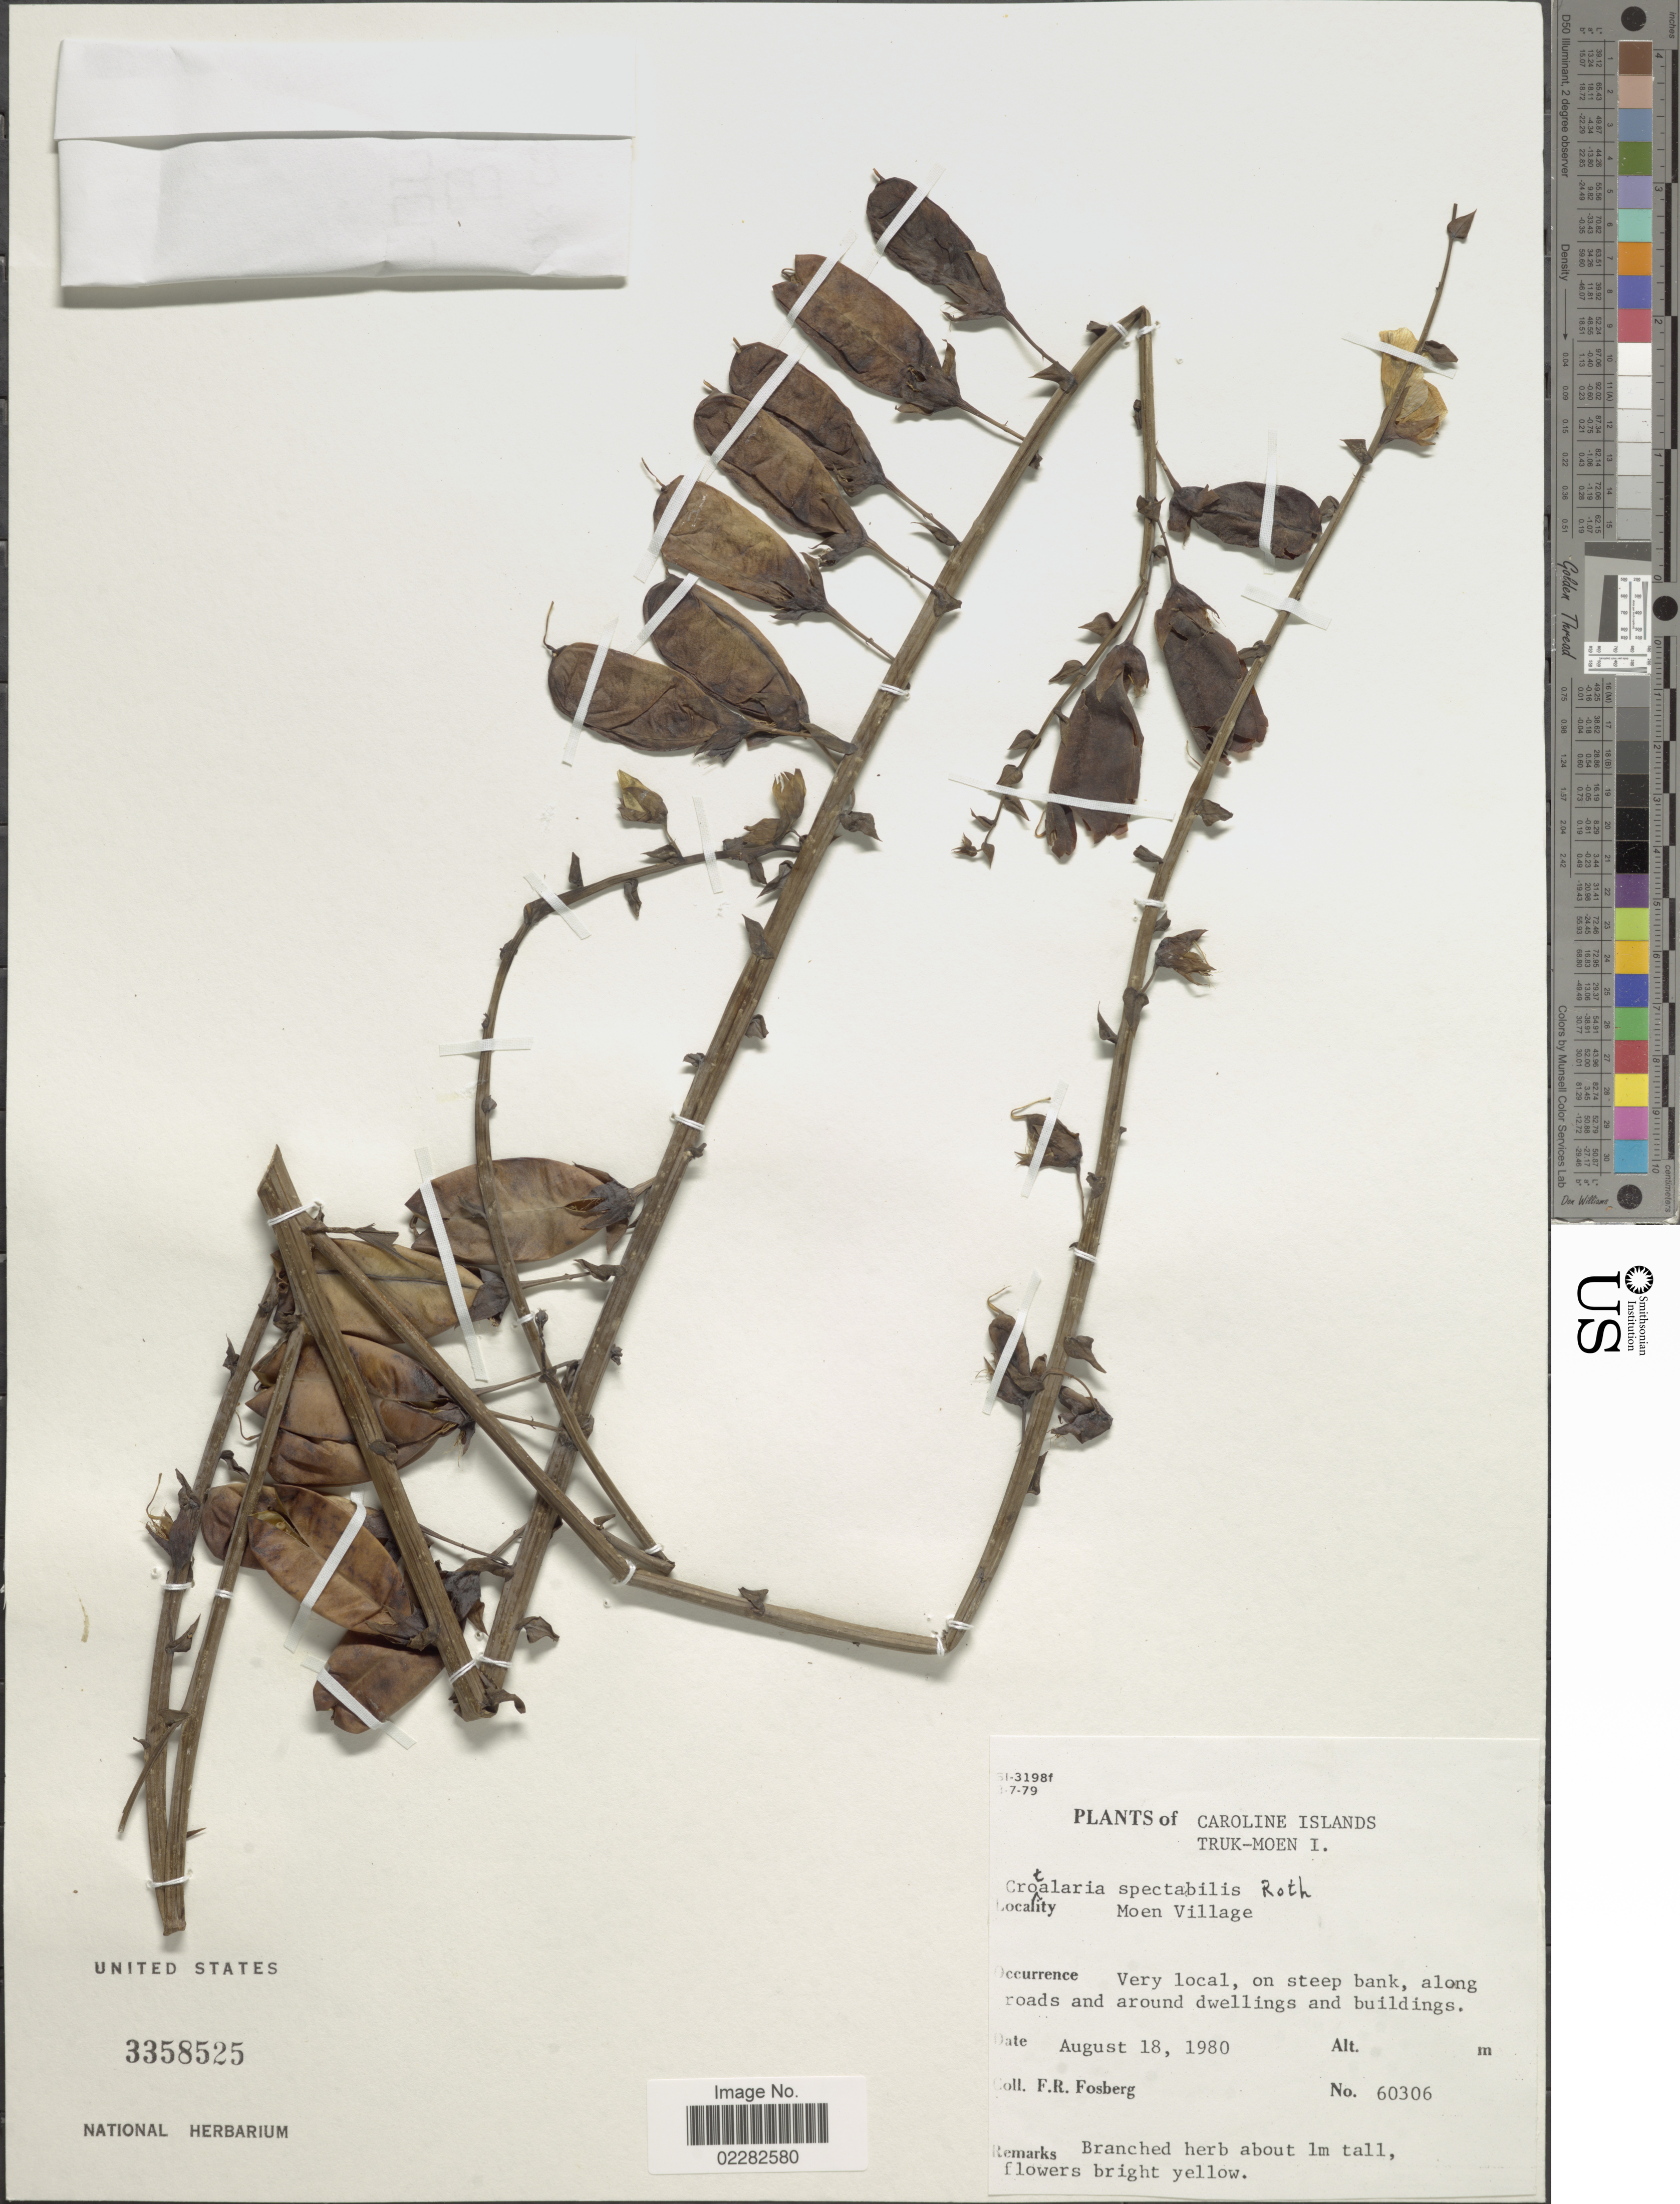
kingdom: Plantae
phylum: Tracheophyta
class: Magnoliopsida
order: Fabales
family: Fabaceae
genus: Crotalaria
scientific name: Crotalaria spectabilis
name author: Roth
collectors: F. R. Fosberg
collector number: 60306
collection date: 1980-08-18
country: Micronesia, Federated States of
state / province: Truk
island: Moen [Wono]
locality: Caroline Islands, Truk-Moen I., Moen Village, very local, on steep bank, along roads and around dwellings and buildings.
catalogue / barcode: US 3358525